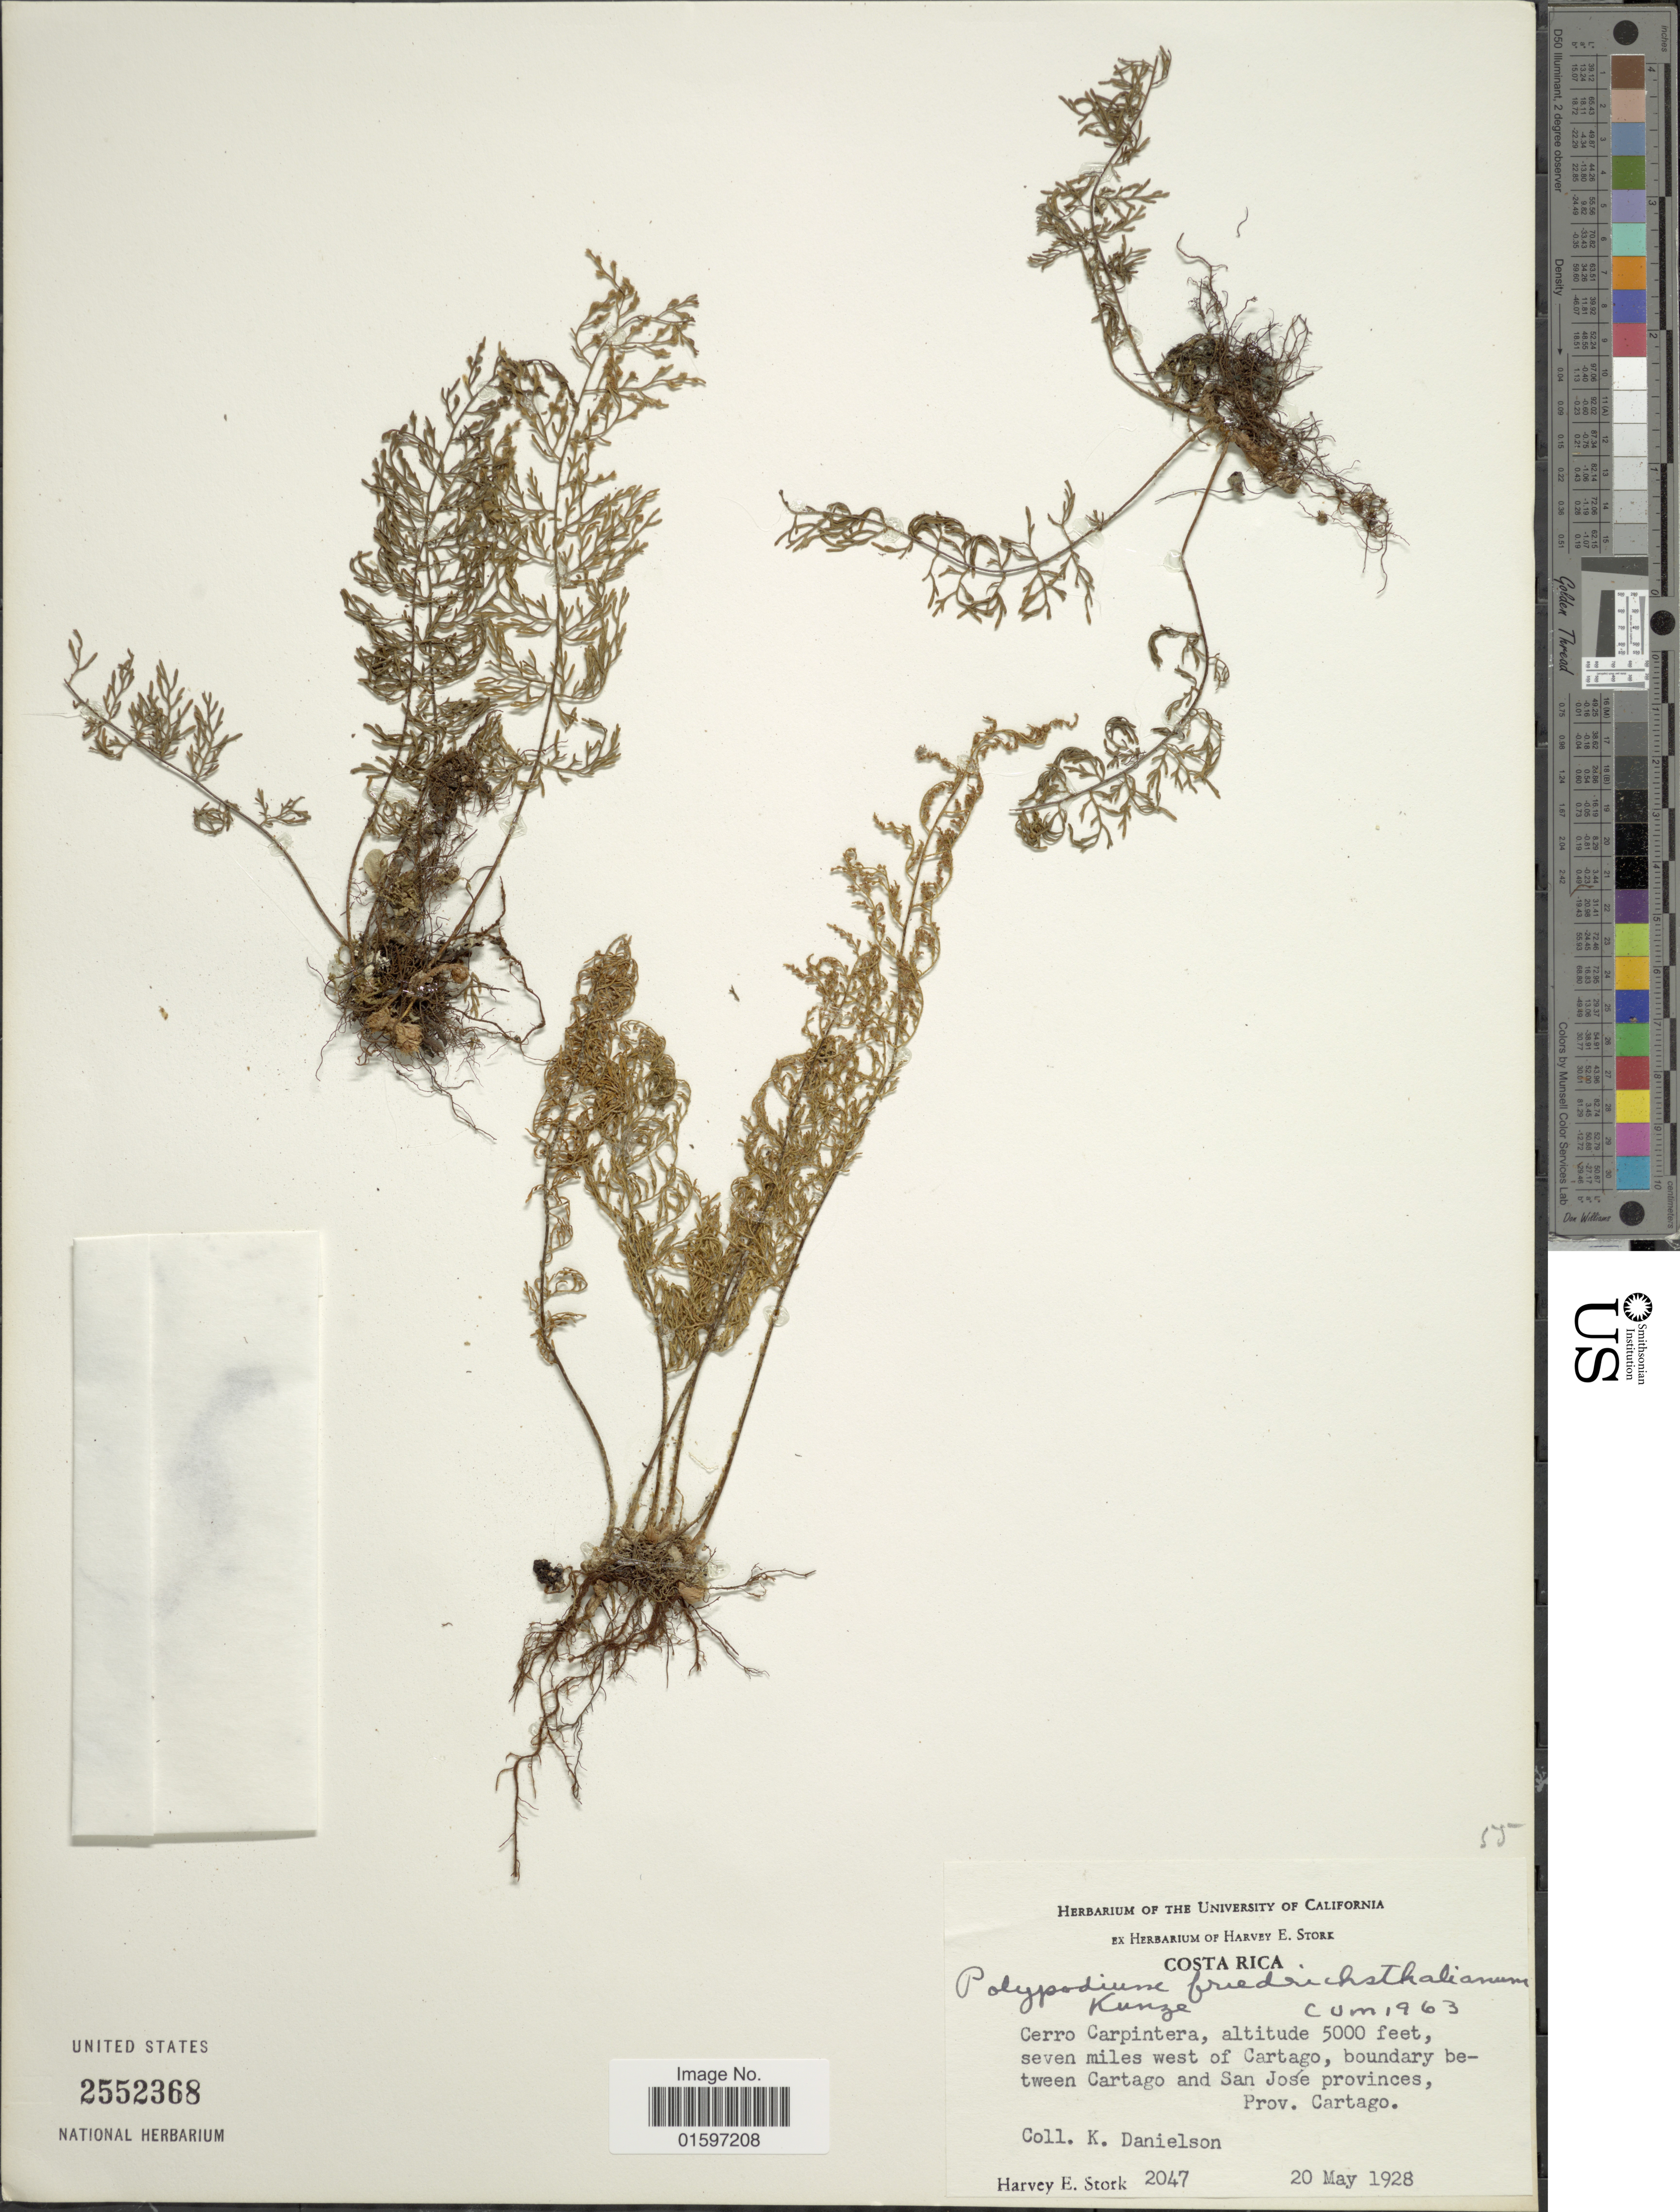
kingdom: Plantae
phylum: Tracheophyta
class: Polypodiopsida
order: Polypodiales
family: Polypodiaceae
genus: Pleopeltis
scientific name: Pleopeltis friedrichsthaliana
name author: (Kunze)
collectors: K. Danielson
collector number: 2047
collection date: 1928-05-20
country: Costa Rica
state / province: Cartago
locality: Cerro Carpintera, seven miles west of Cartago, boundary between Cartago and San José provinces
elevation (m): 1524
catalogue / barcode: US 2552368